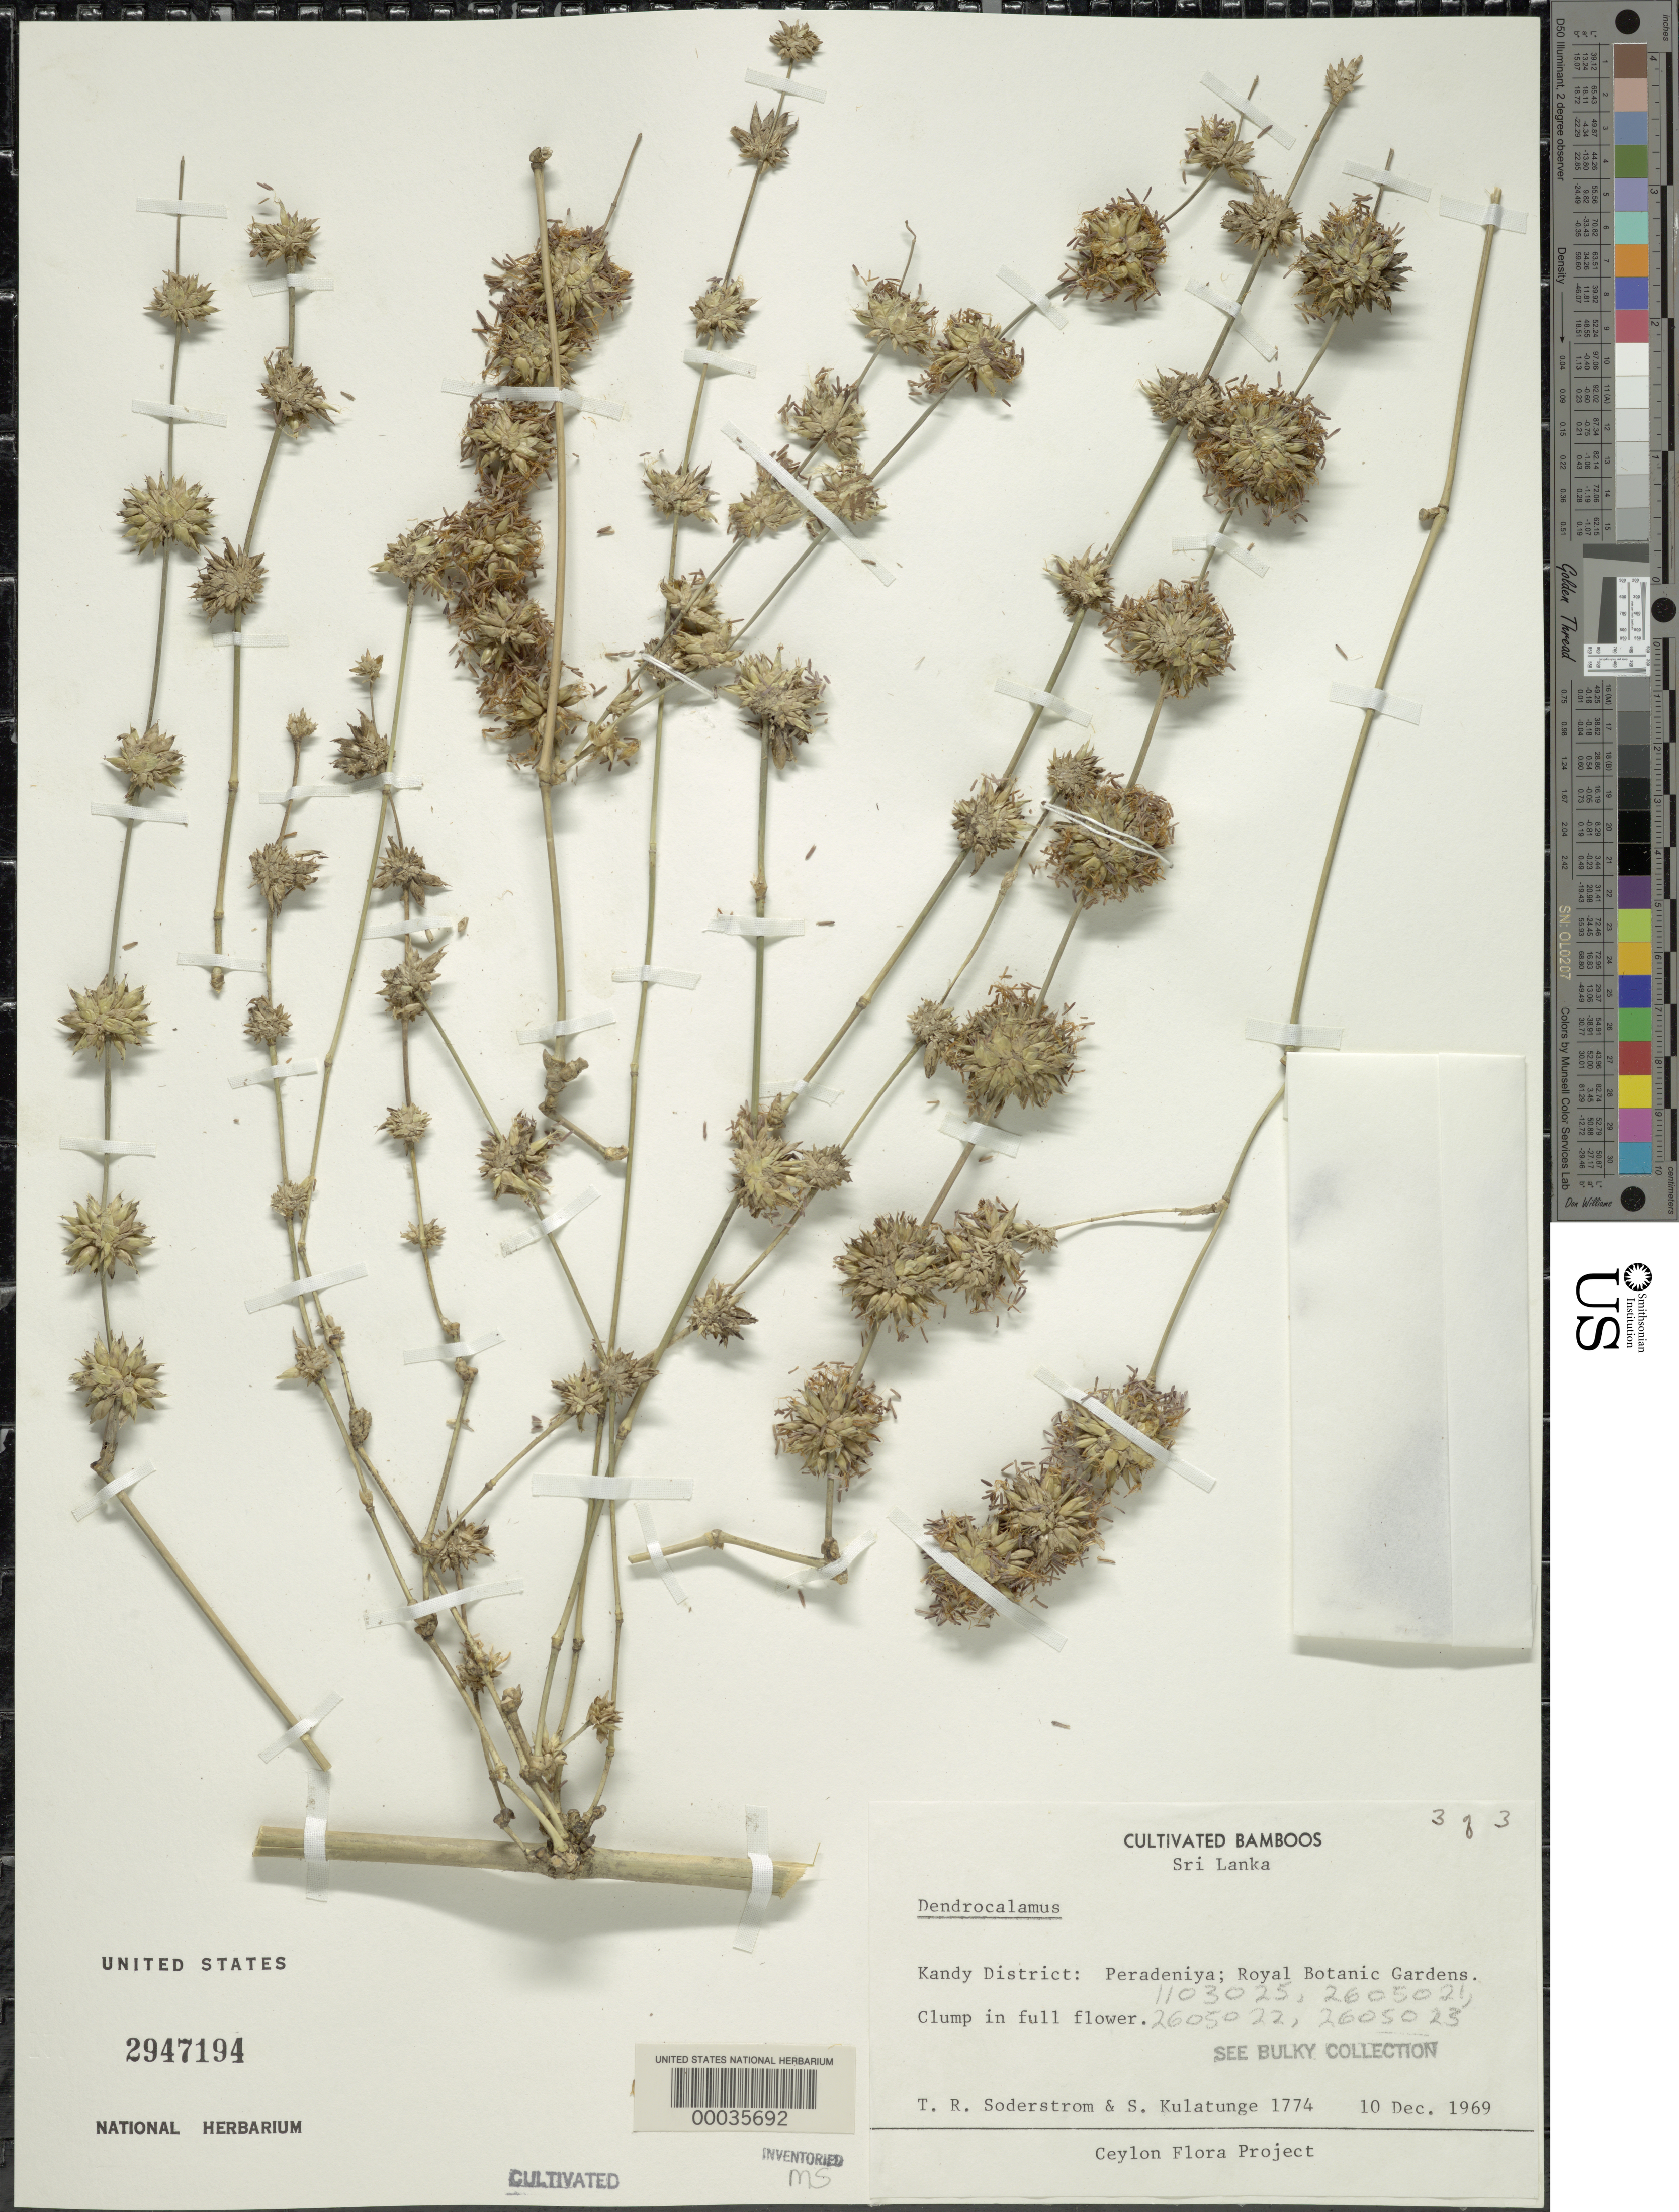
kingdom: Plantae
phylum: Tracheophyta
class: Liliopsida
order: Poales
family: Poaceae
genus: Dendrocalamus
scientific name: Dendrocalamus sp.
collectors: T. R. Soderstrom & S. Kulatunge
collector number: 1774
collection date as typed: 10 Dec 1969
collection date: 1969-12-10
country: Sri Lanka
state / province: Central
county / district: Kandy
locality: Royal botanic gardens-peradeniya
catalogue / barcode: US 2947194